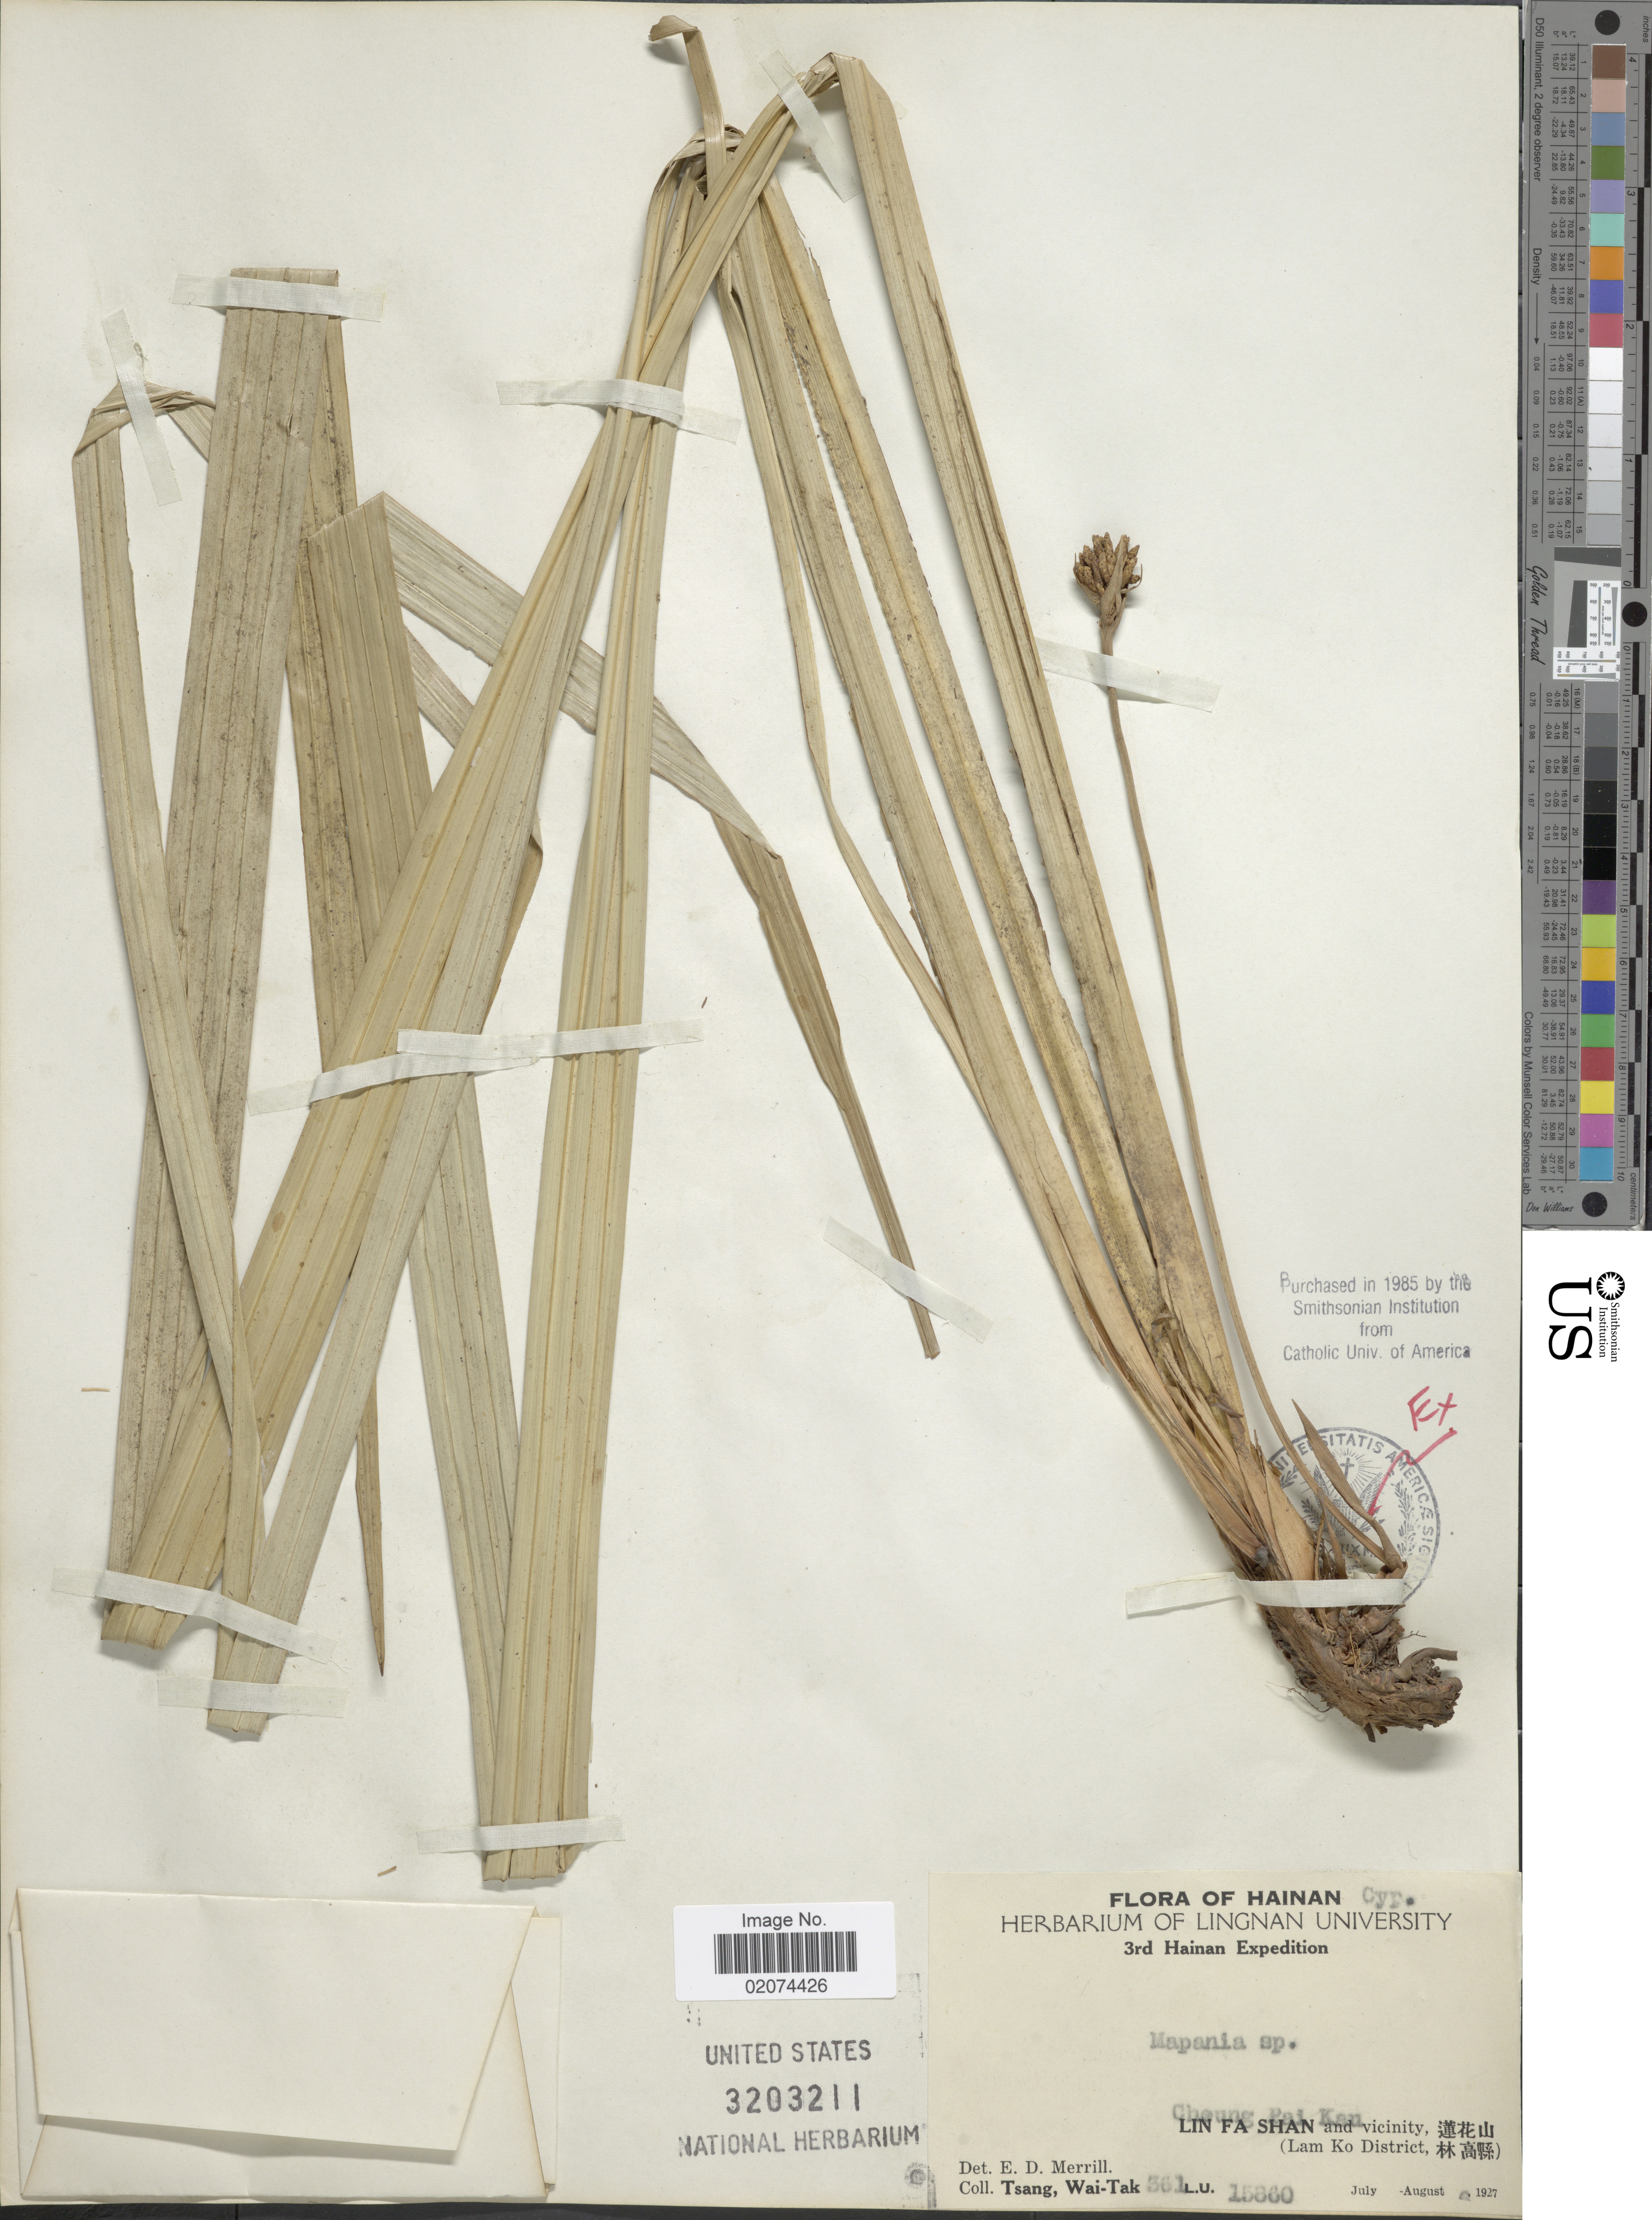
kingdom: Plantae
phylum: Tracheophyta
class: Liliopsida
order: Poales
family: Cyperaceae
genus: Hypolytrum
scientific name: Hypolytrum hainanensis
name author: (Merr.) Tang & F.T. Wang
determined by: Strong, Mark T., (BOT), Smithsonian Institution - National Museum of Natural History (UNITED STATES)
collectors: W. T. Tsang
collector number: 361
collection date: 1927-07/1927-08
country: China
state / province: Hainan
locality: Cheung Pai Kan. Lin Fa Shan and vicinity (Lam Ko District)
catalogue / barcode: US 3203211